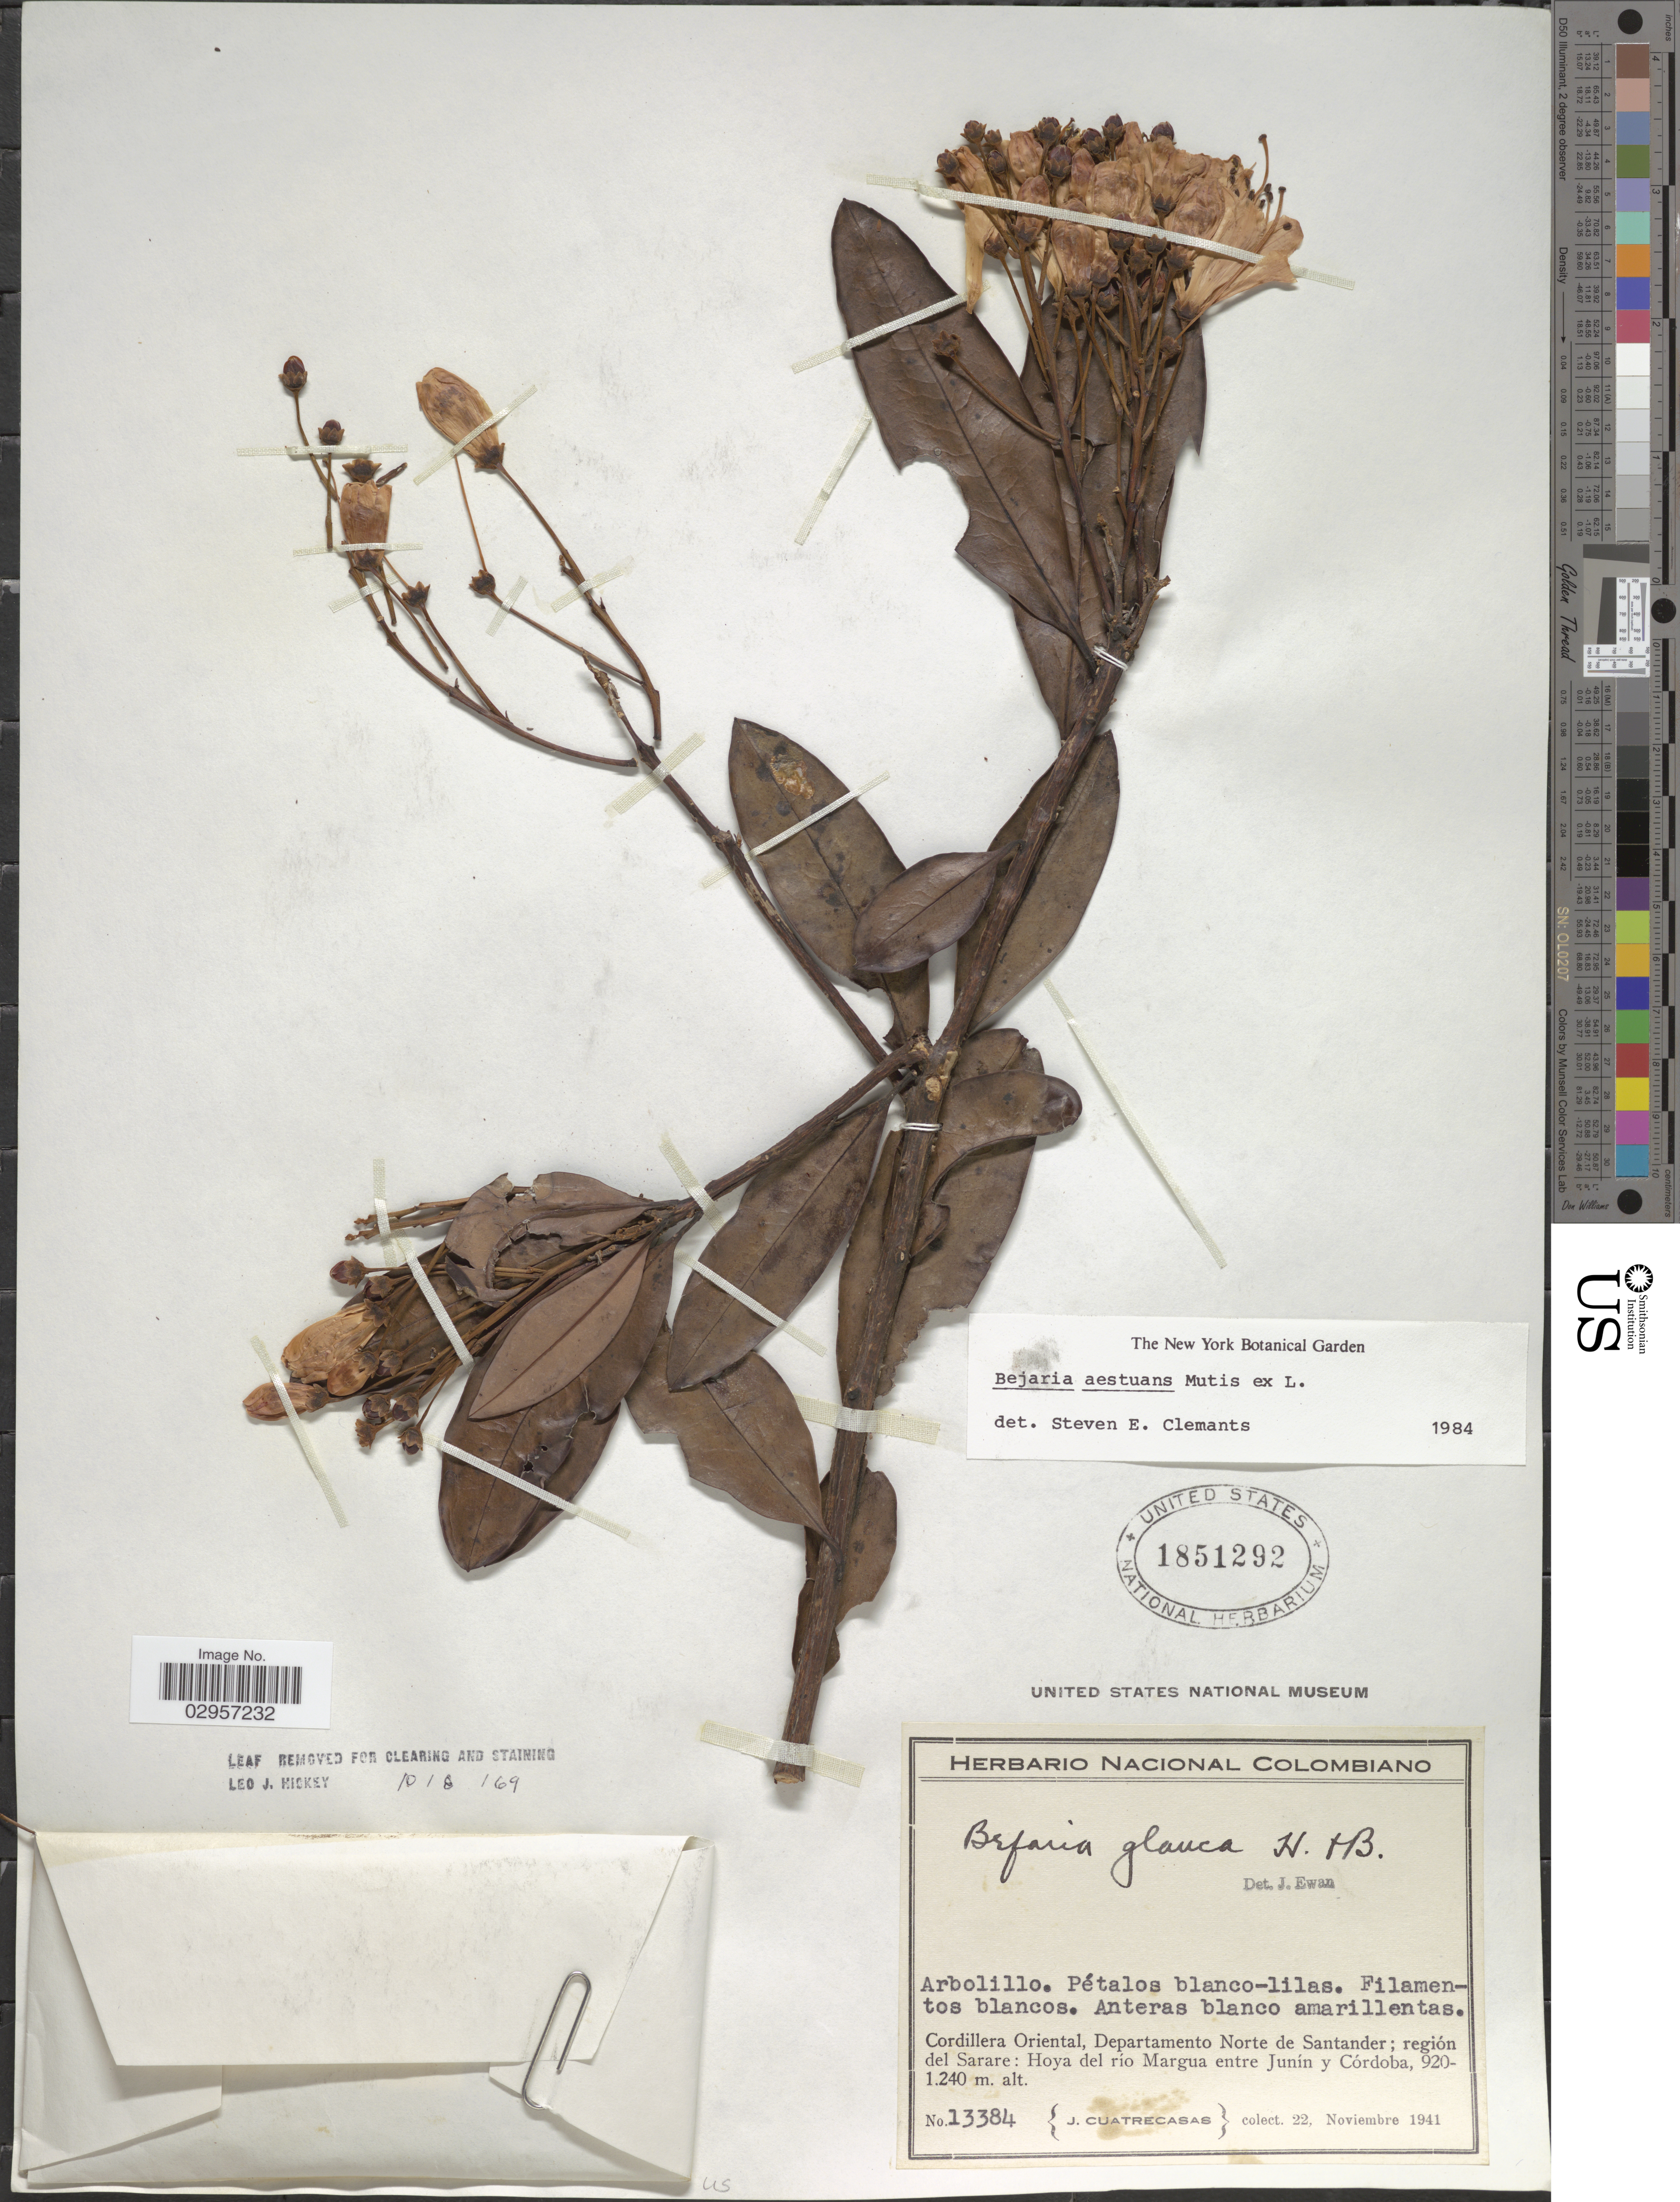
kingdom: Plantae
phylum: Tracheophyta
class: Magnoliopsida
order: Ericales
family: Ericaceae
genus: Befaria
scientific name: Befaria aestuans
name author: Mutis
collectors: J. Cuatrecasas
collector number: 13384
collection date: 1941-11-22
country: Colombia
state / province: Norte de Santander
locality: Cordillera Oriental, Departamento Norte de Santander; región del Sarare; Hoya del río Margua entre Junín y Córdoba.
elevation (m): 920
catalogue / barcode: US 1851292